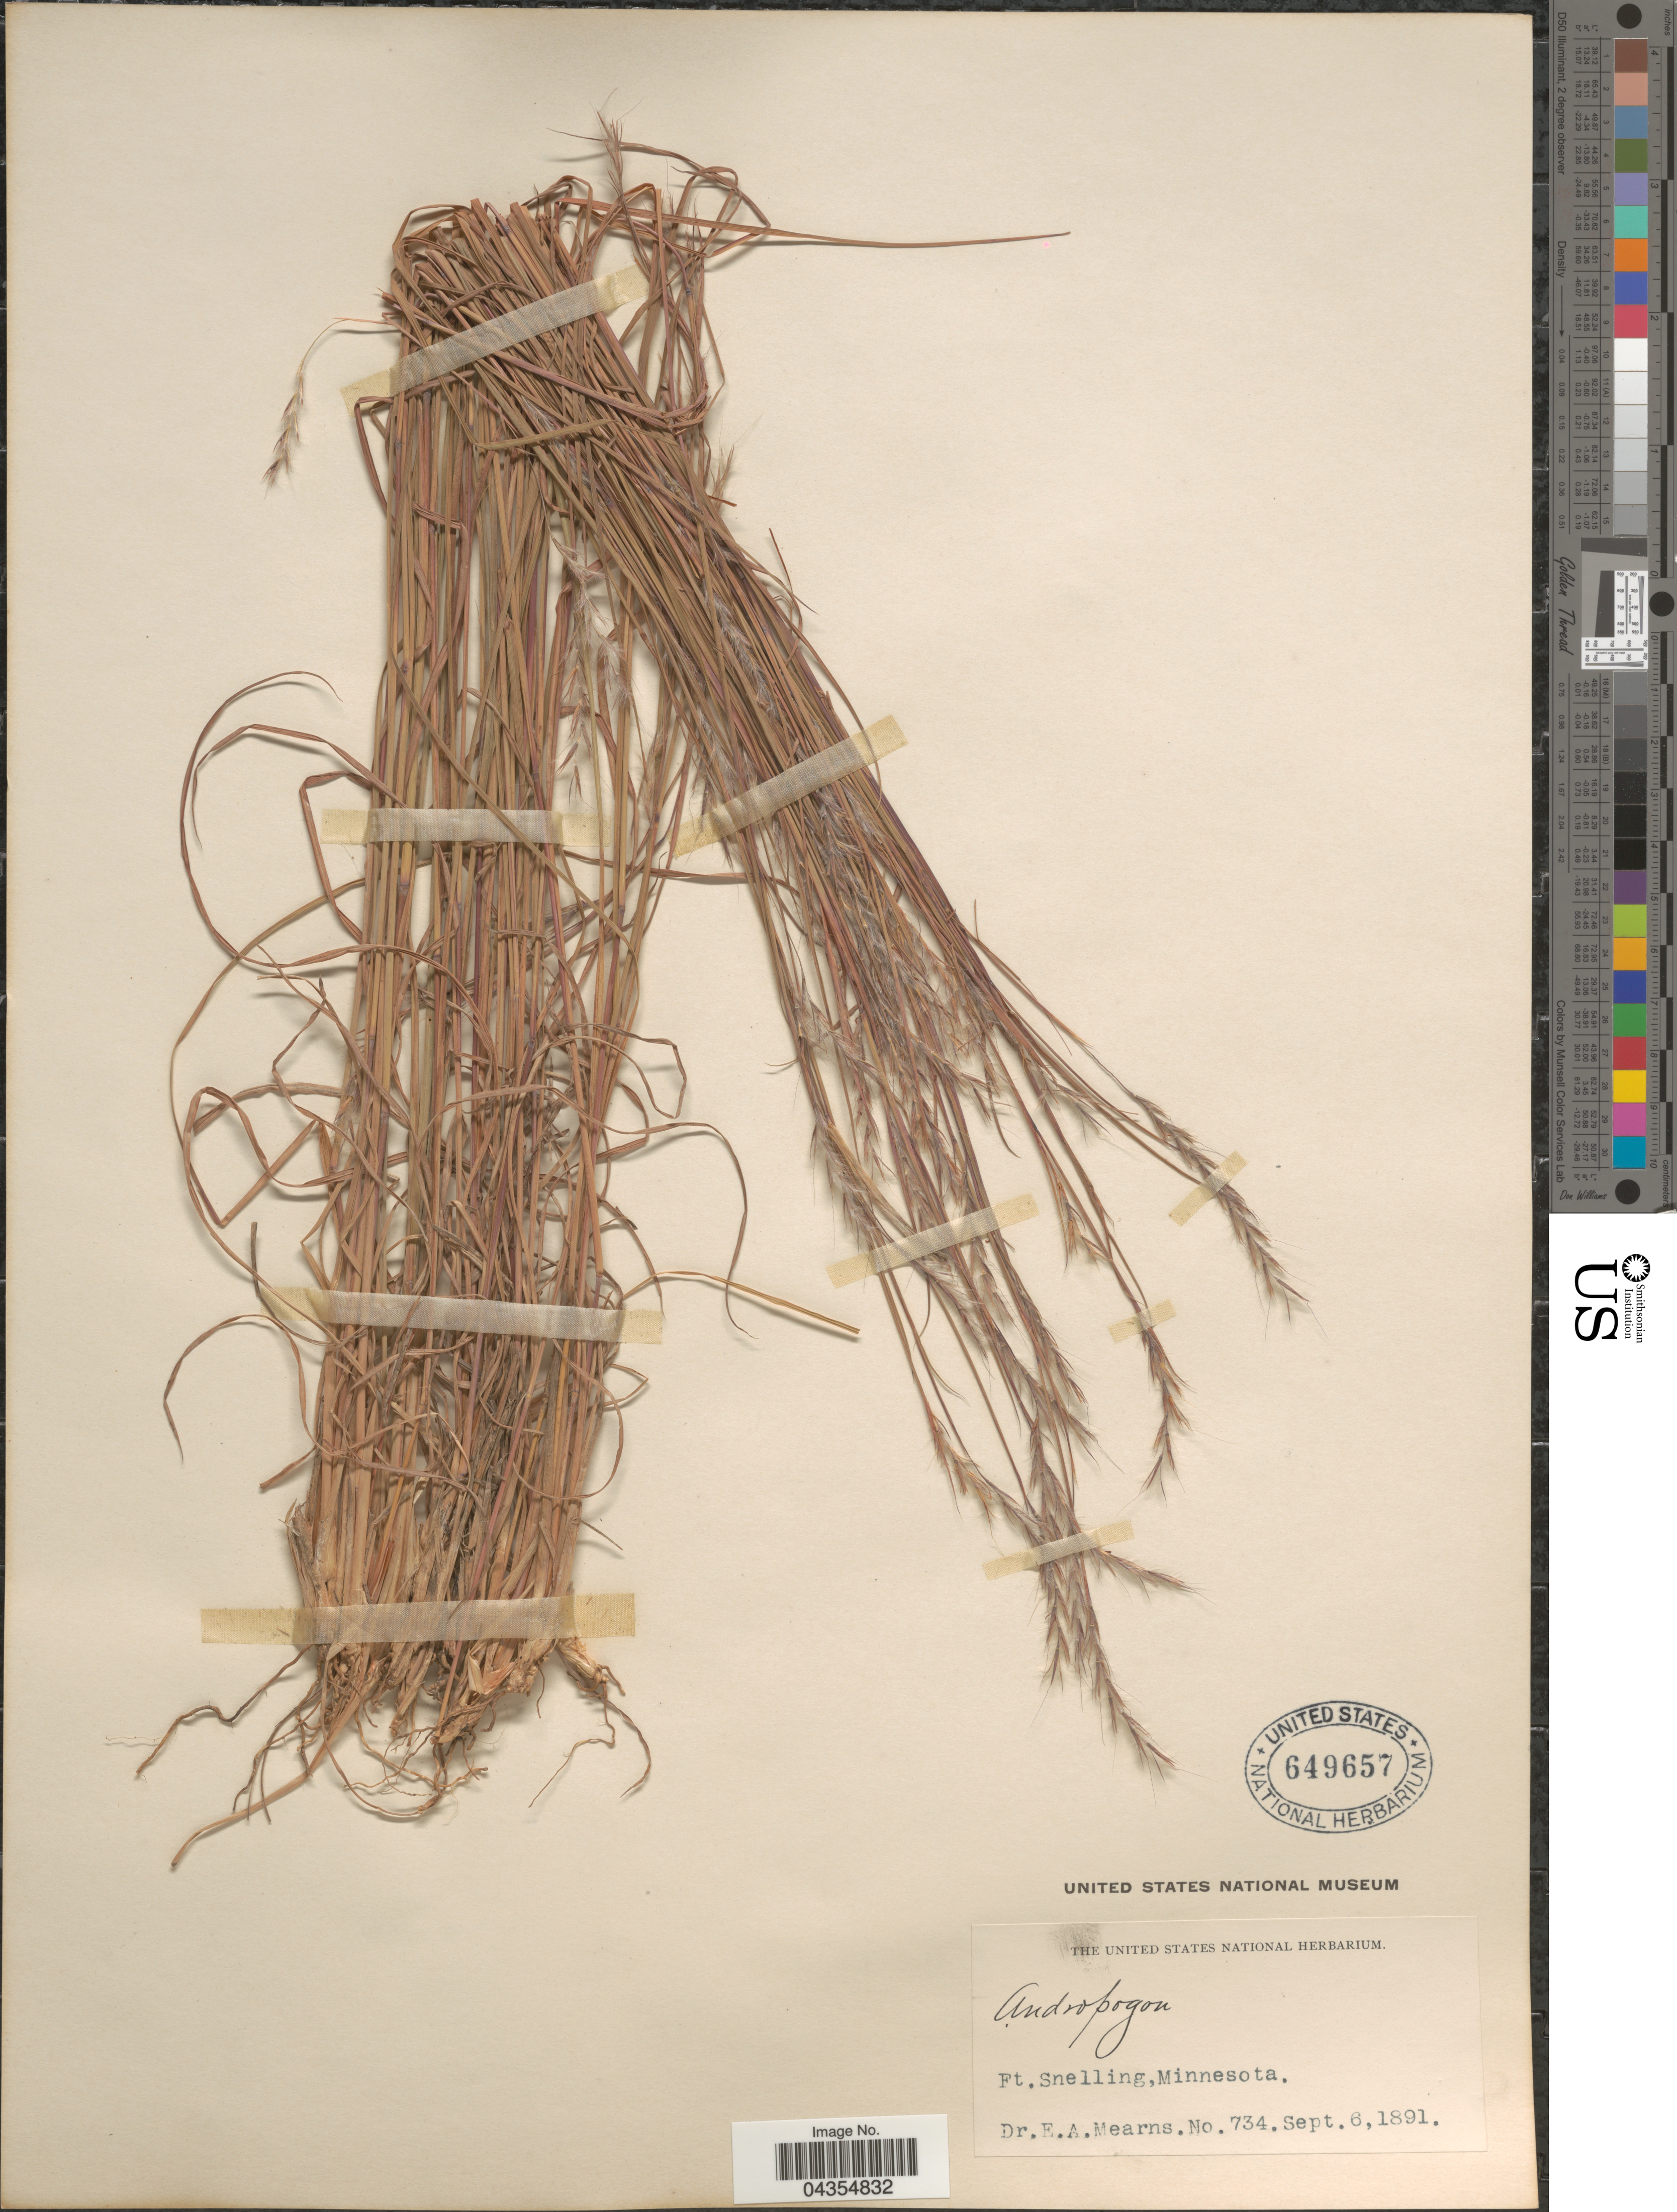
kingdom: Plantae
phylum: Tracheophyta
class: Liliopsida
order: Poales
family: Poaceae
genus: Schizachyrium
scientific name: Schizachyrium sanguineum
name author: (Retz.) Alston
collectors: E. A. Mearns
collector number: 734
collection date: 1891-09-06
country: United States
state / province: Minnesota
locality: Ft. Snelling.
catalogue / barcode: US 649657